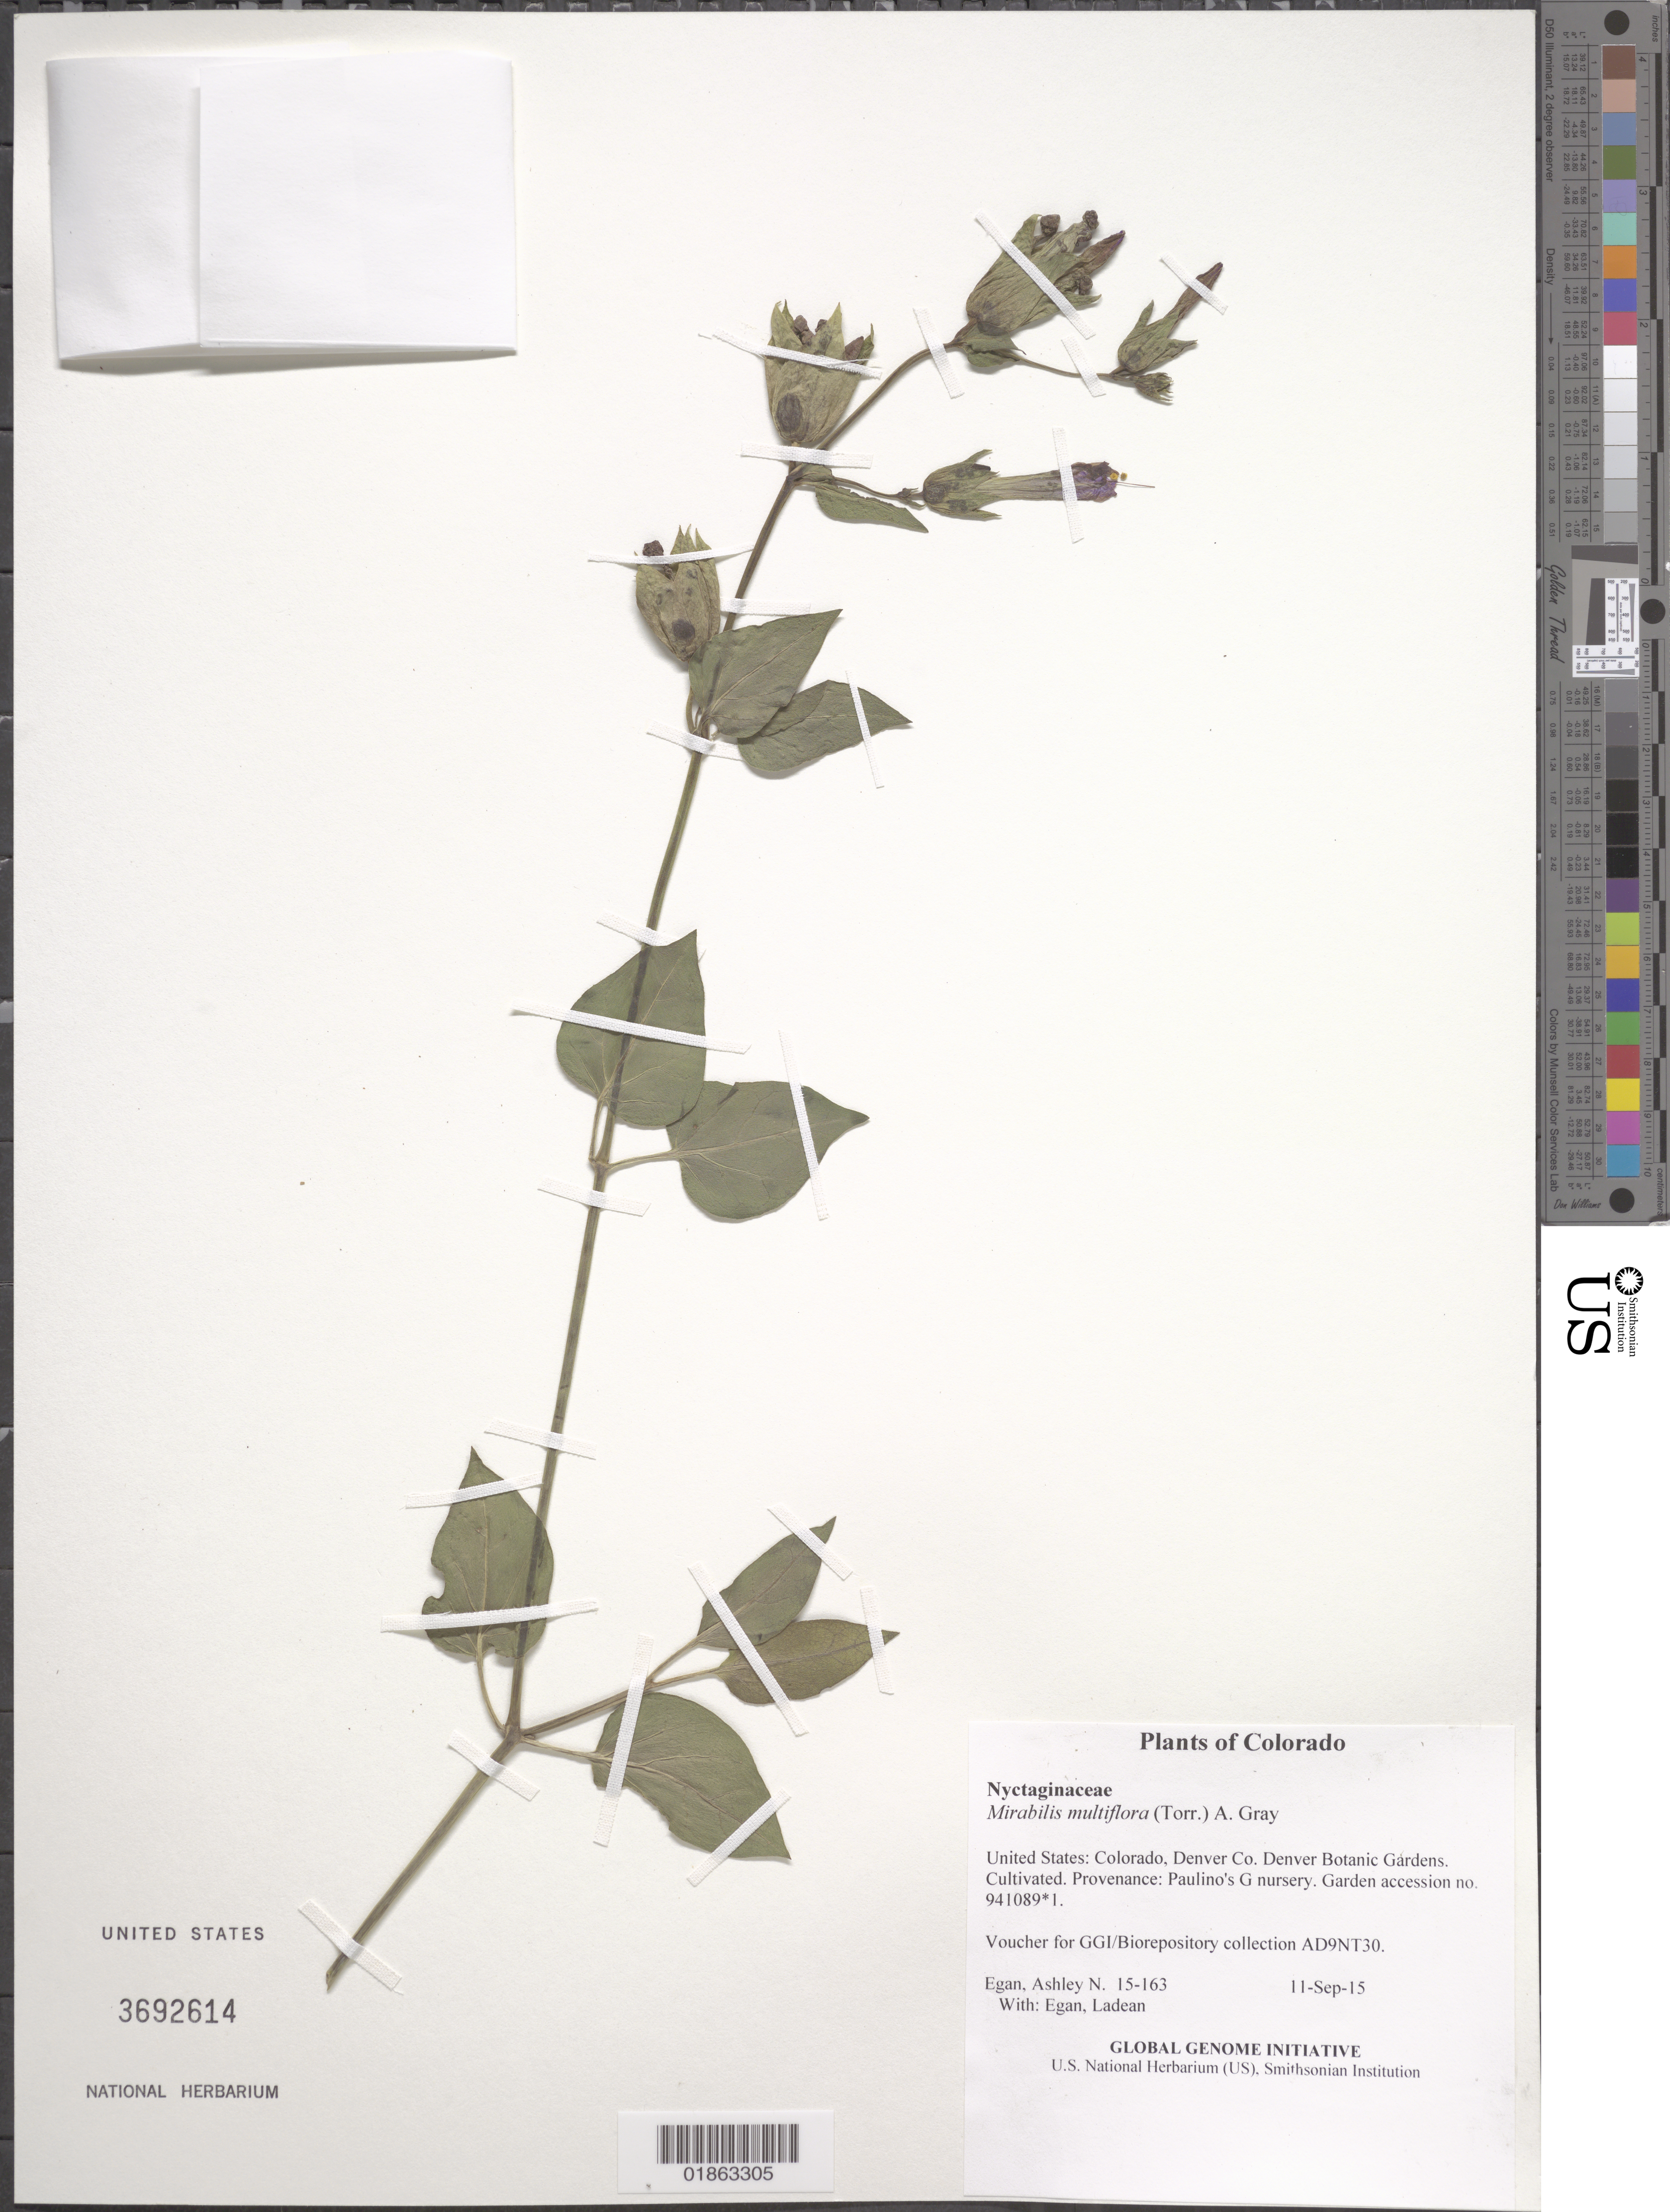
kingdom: Plantae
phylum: Tracheophyta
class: Magnoliopsida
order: Caryophyllales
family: Nyctaginaceae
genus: Mirabilis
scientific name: Mirabilis multiflora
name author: (Torr.) A. Gray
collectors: A. N. Egan & L. Egan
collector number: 15-163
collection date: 2015-09-11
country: United States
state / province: Colorado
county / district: Denver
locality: Denver Botanic Gardens. Cultivated. Provenance: Paulino's G nursery. Garden accession no. 941089.1.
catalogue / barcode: US 3692614